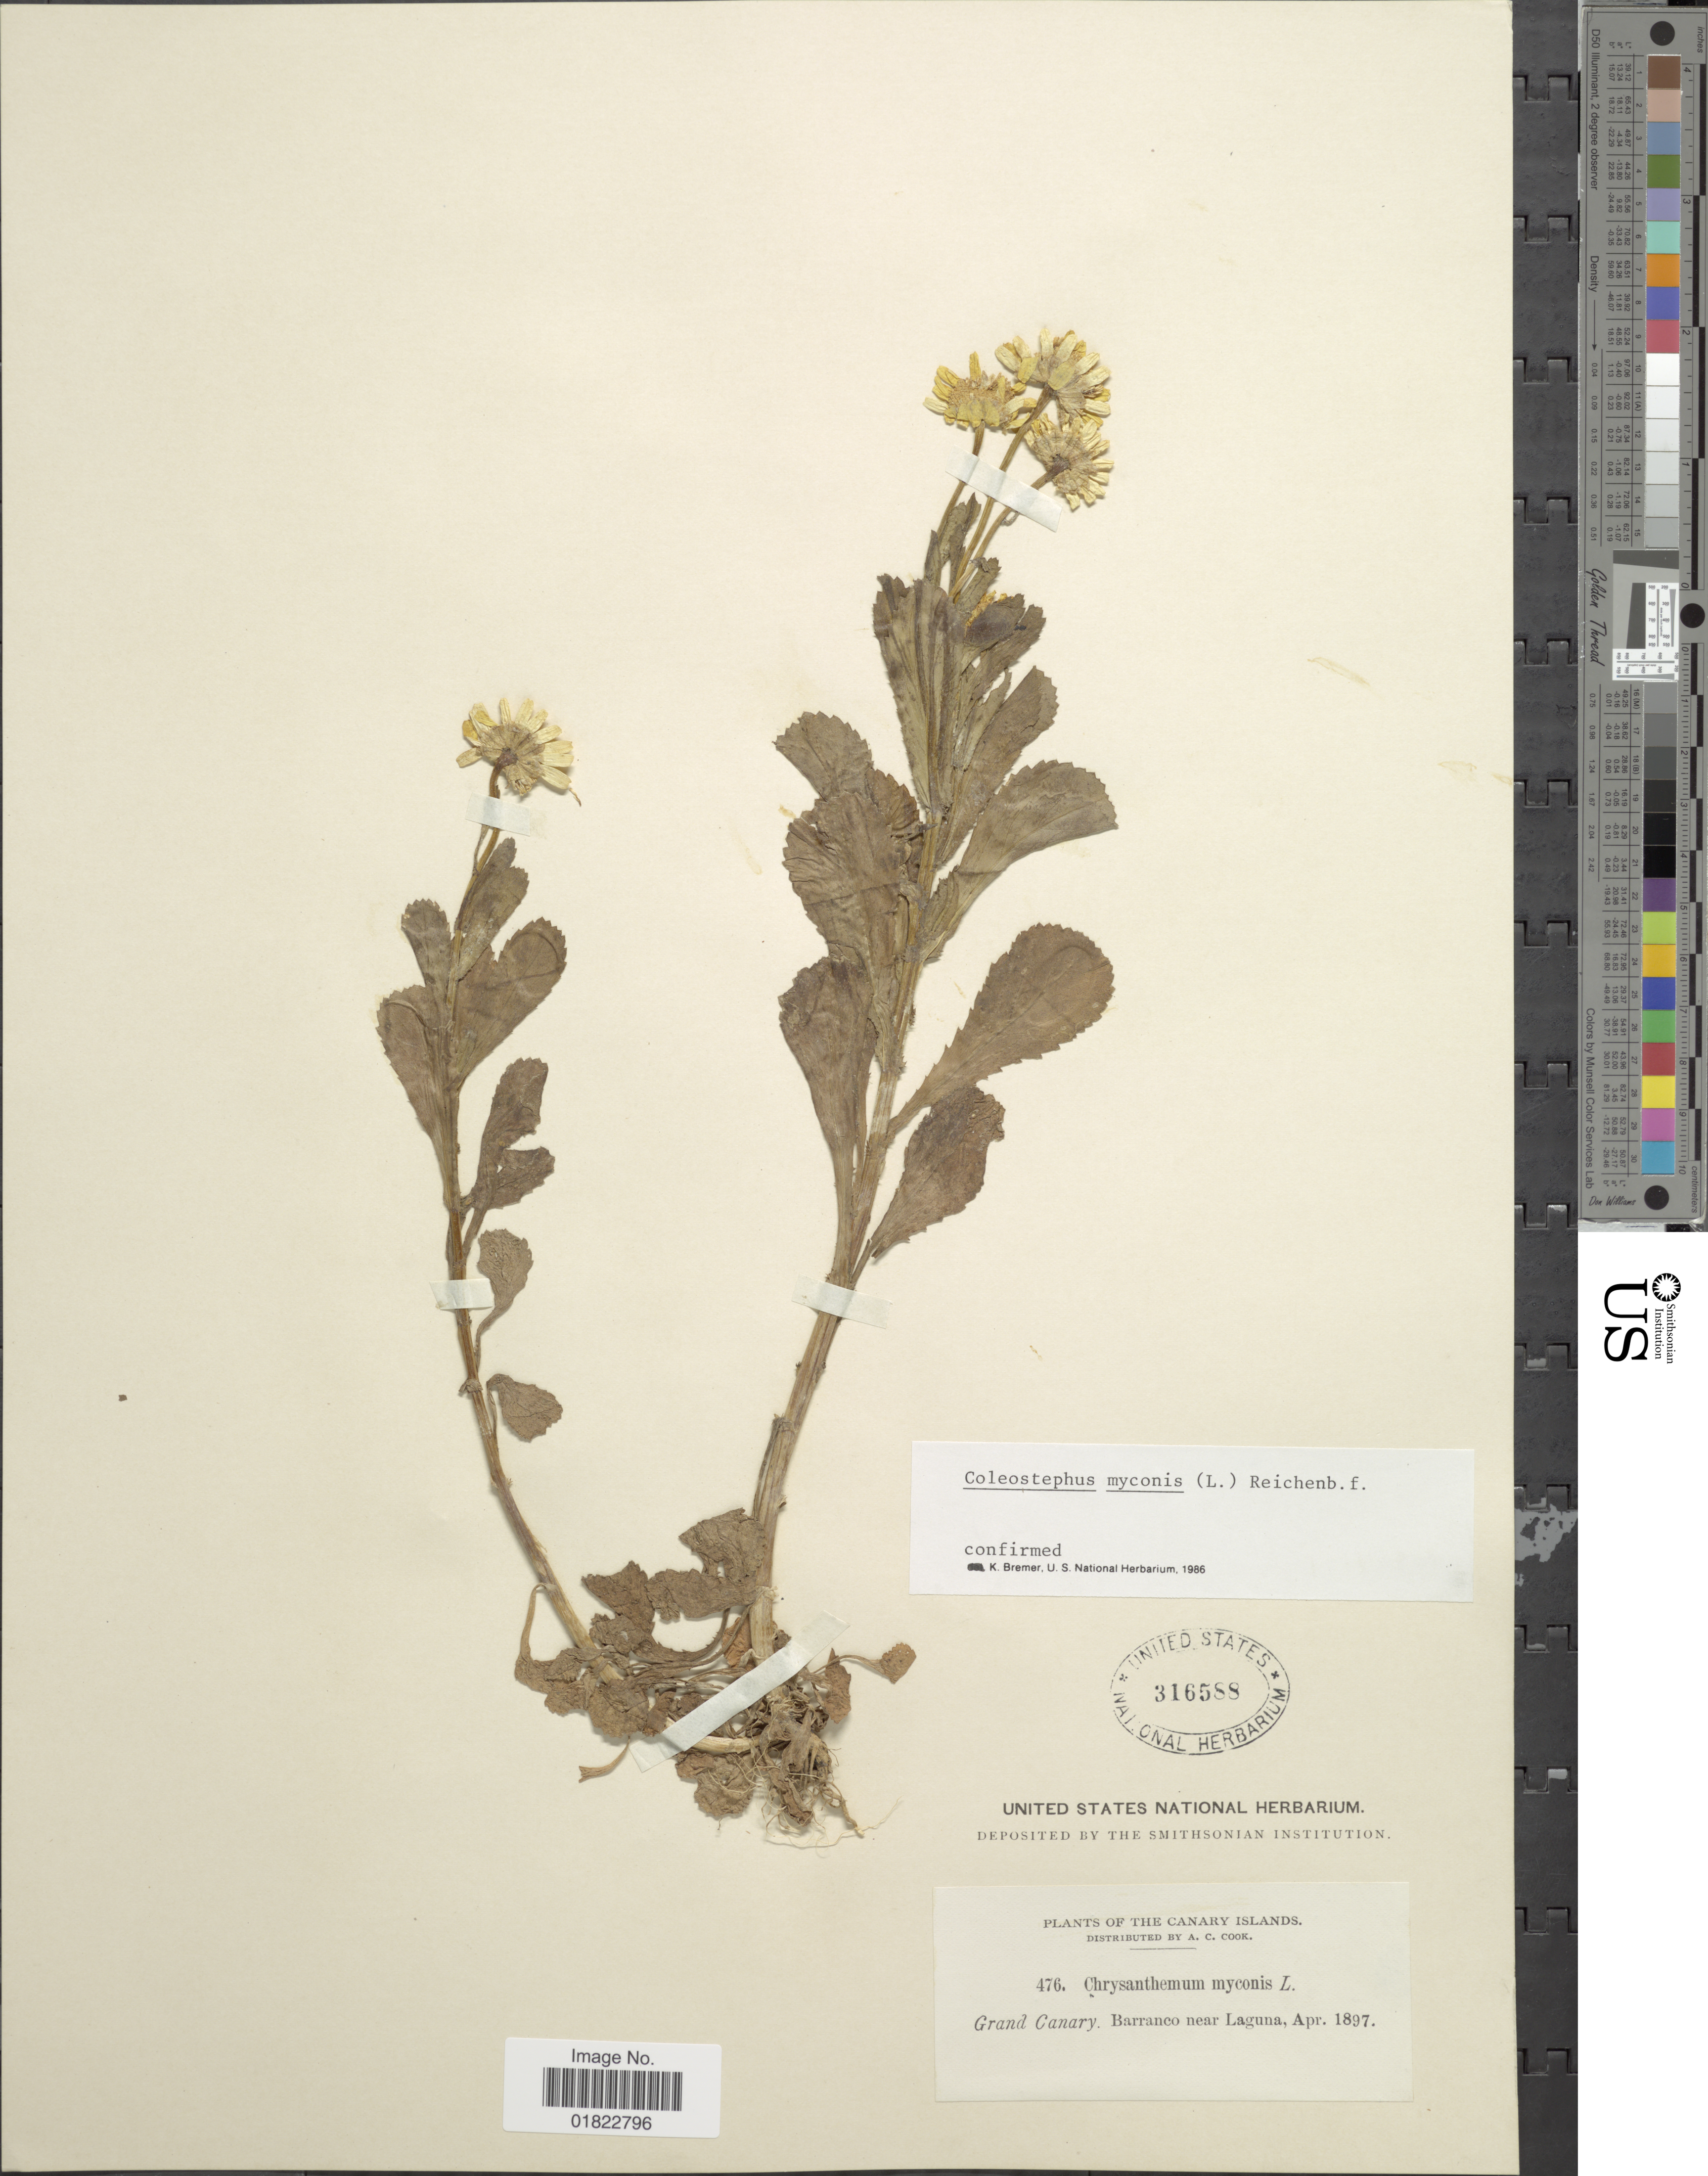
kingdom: Plantae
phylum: Tracheophyta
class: Magnoliopsida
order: Asterales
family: Asteraceae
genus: Coleostephus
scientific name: Coleostephus myconis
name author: (L.) Cass.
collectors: Alice C. Cook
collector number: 476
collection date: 1897-04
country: Spain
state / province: Canarias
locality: The Canary Islands, Grand Canary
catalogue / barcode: US 316588